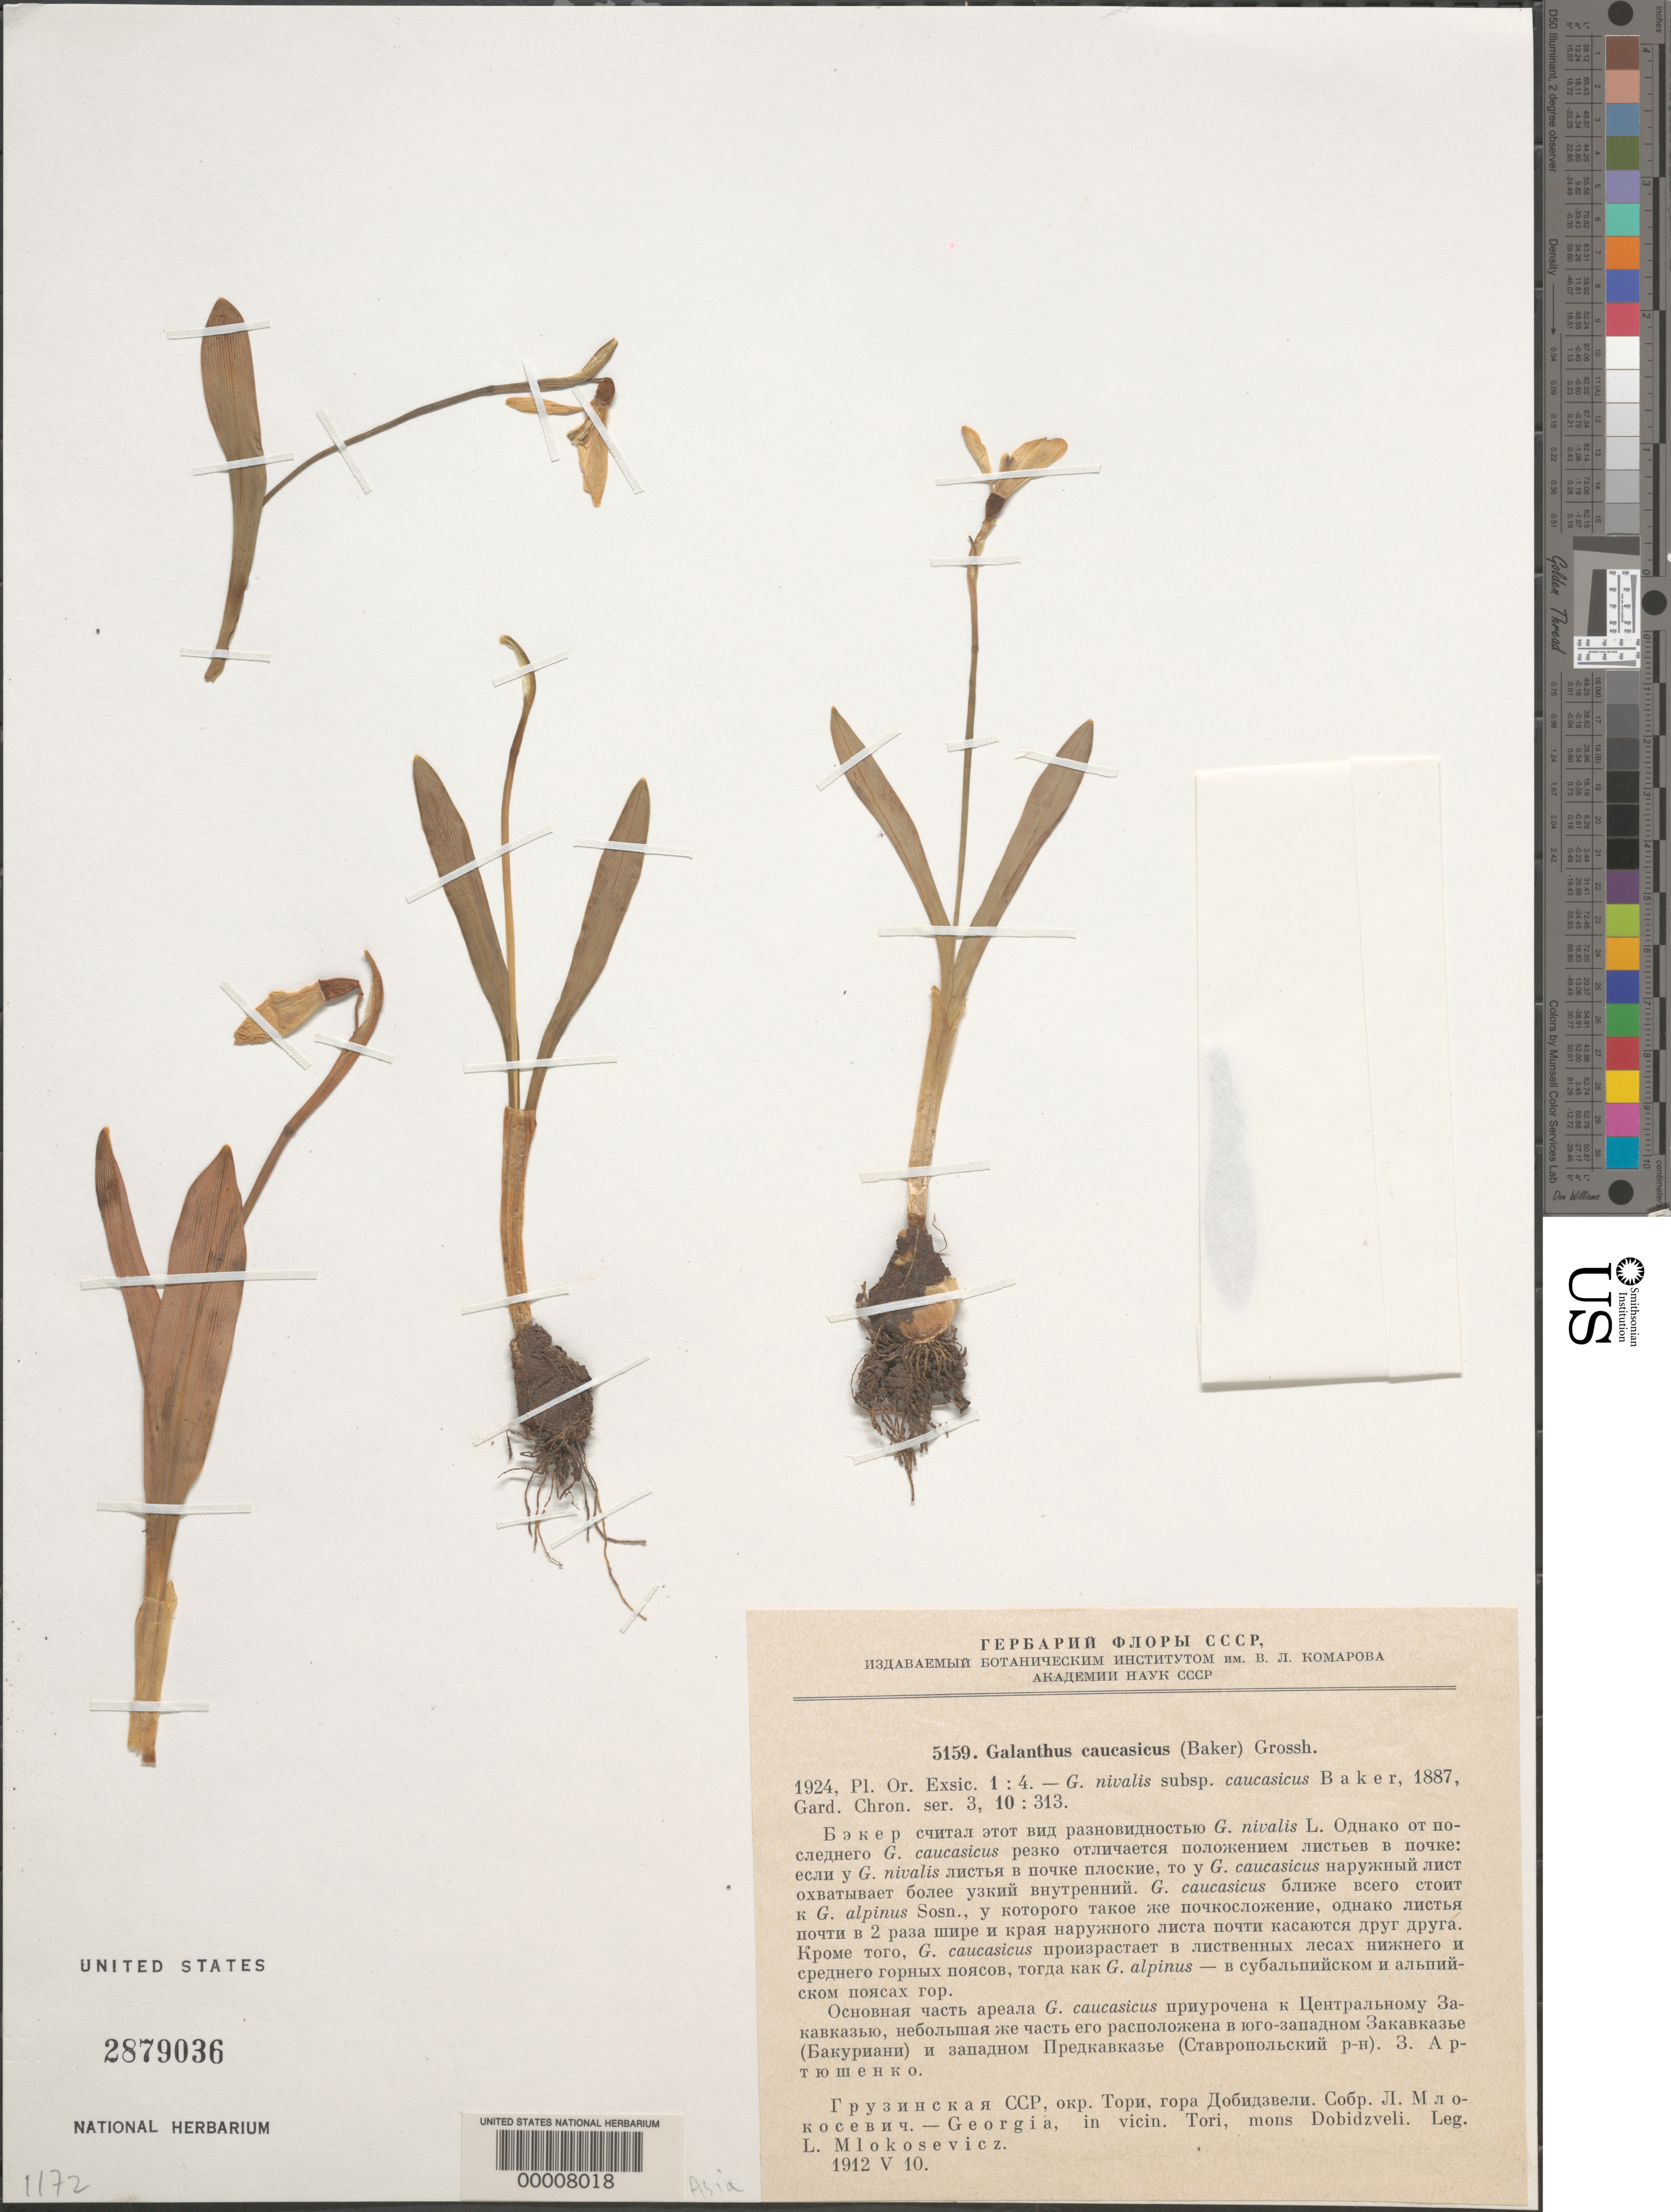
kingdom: Plantae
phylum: Tracheophyta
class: Liliopsida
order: Asparagales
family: Amaryllidaceae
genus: Galanthus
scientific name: Galanthus nivalis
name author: L.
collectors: L. Mlokosevicz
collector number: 5159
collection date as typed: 10 May 1912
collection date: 1912-05-10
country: Georgia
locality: Vicinity of Tori, Dobidzveli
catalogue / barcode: US 2879036